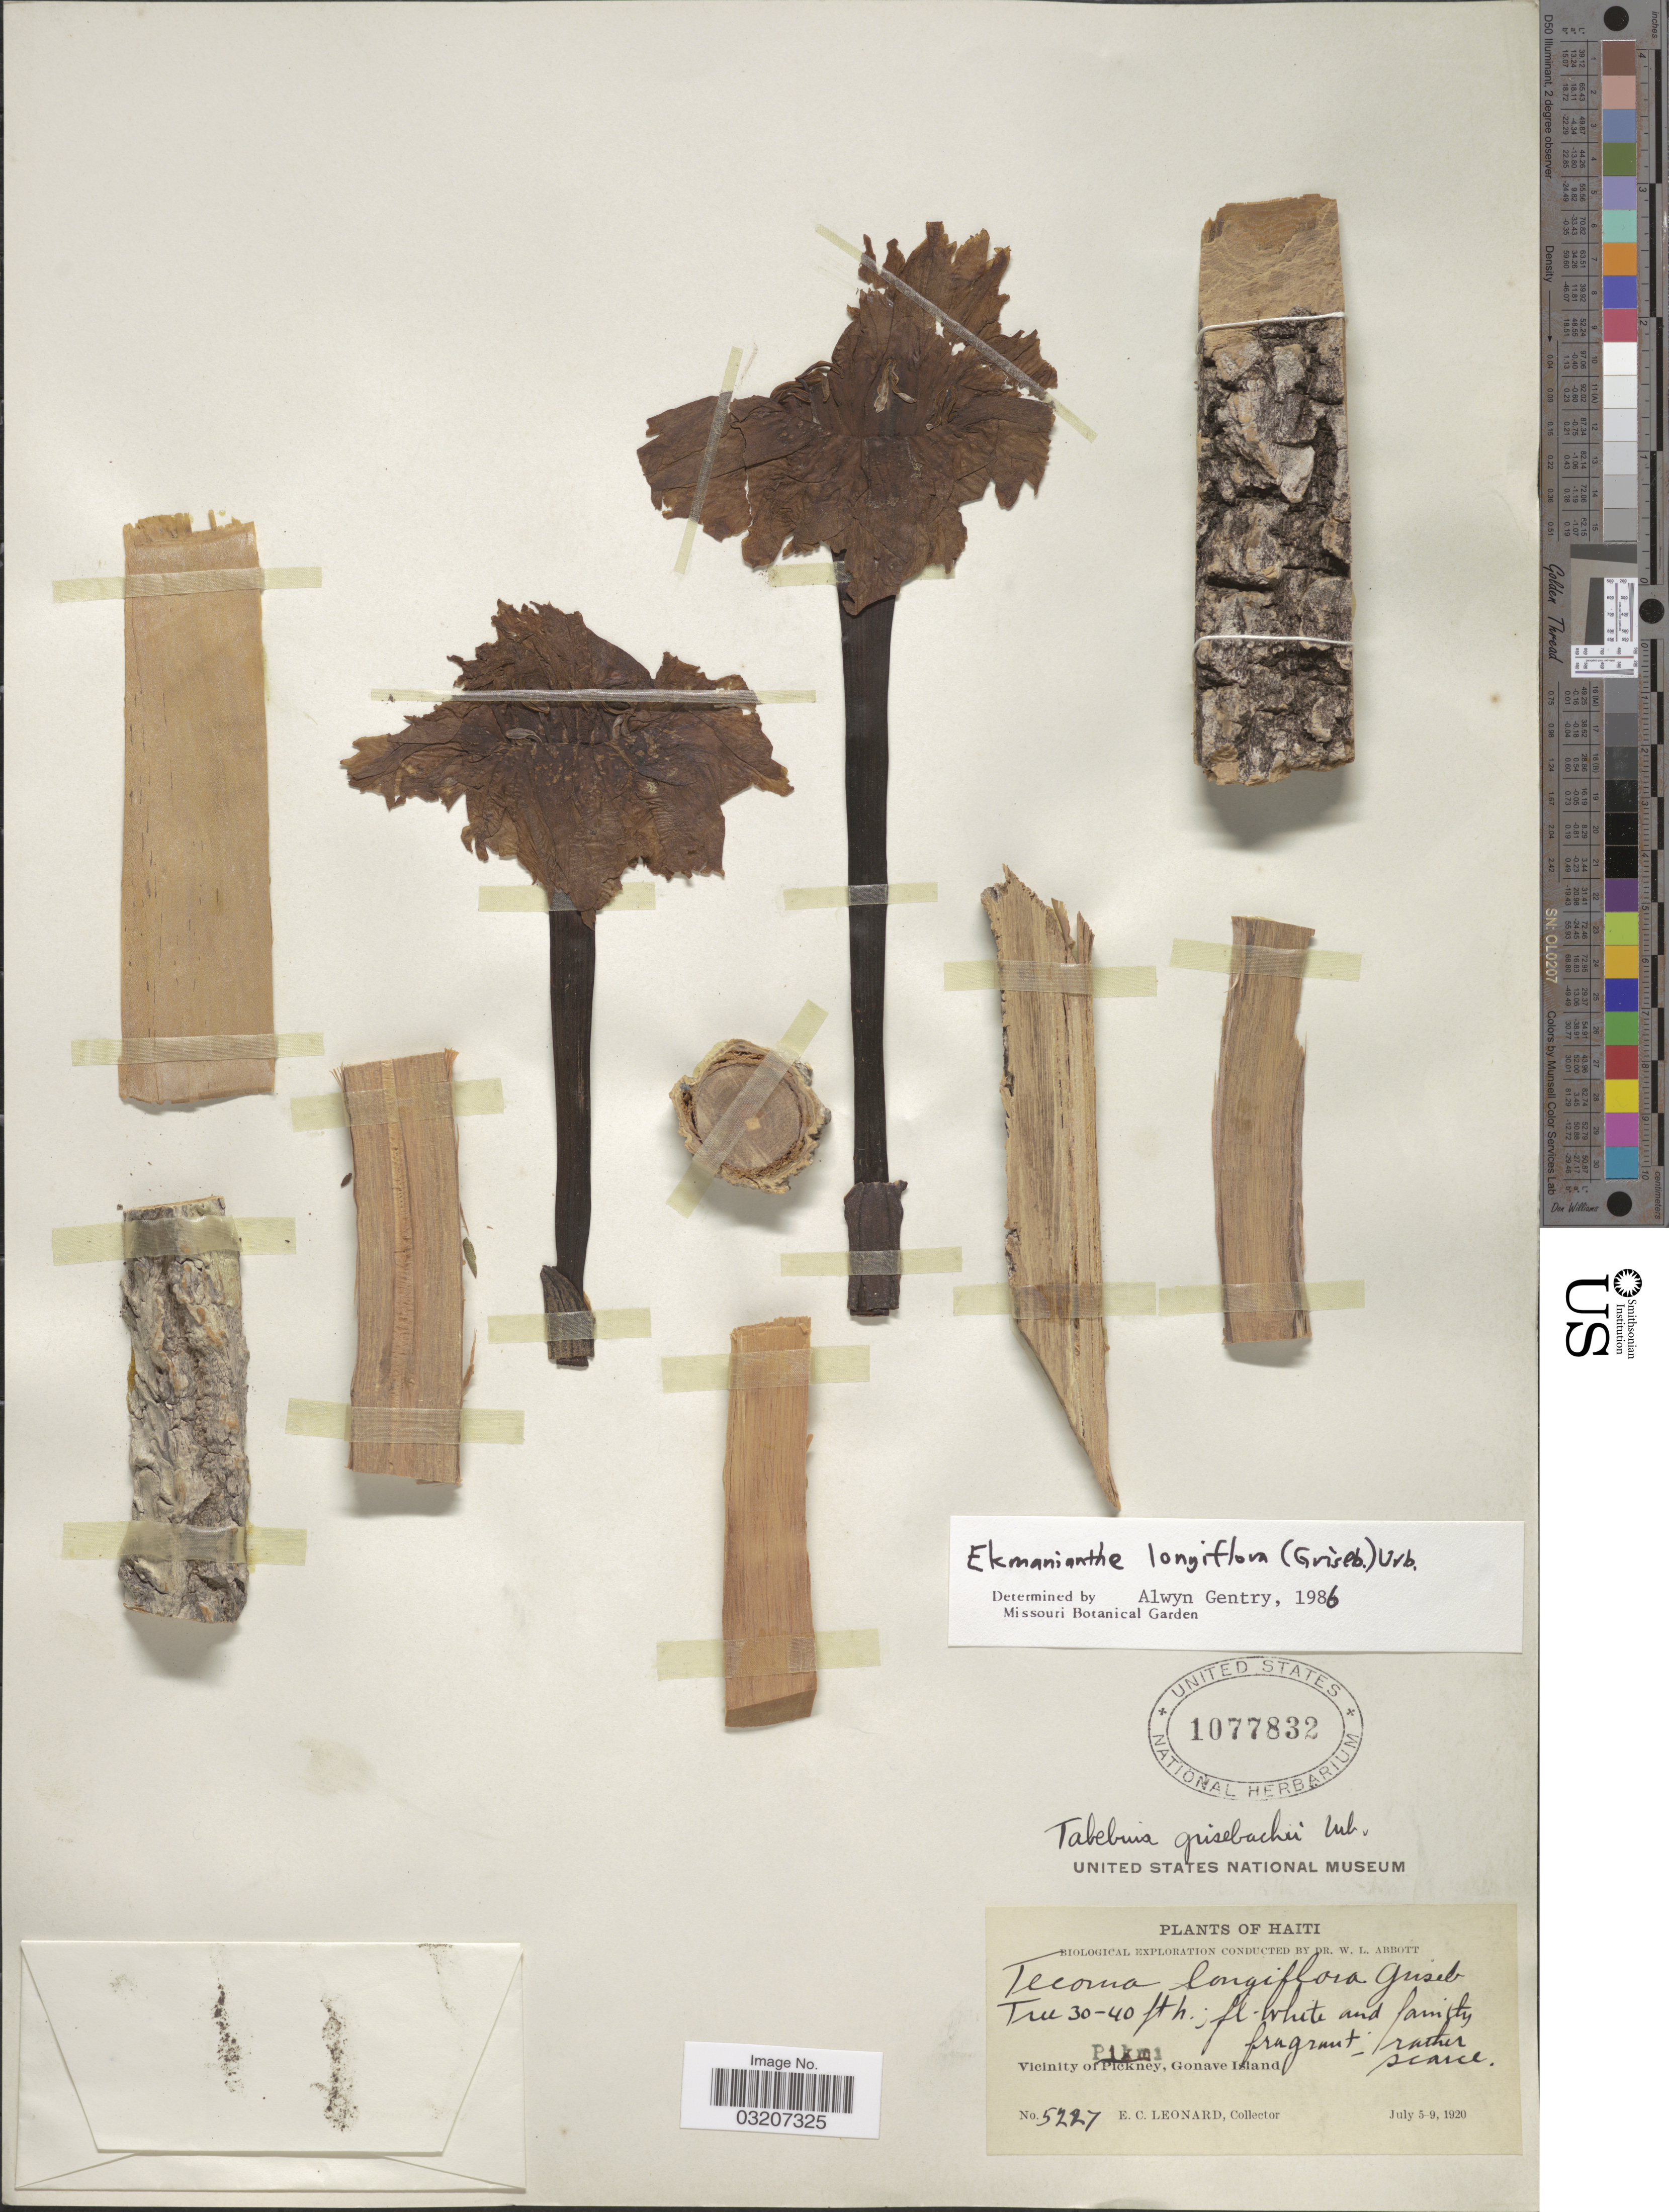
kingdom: Plantae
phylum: Tracheophyta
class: Magnoliopsida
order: Lamiales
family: Bignoniaceae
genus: Ekmanianthe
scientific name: Ekmanianthe longiflora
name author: (Griseb.) Urb.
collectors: E. C. Leonard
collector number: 5227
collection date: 1920-07-05/1920-07-09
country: Haiti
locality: Vicinity of Pikmi, Gonave Island.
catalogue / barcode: US 1077832